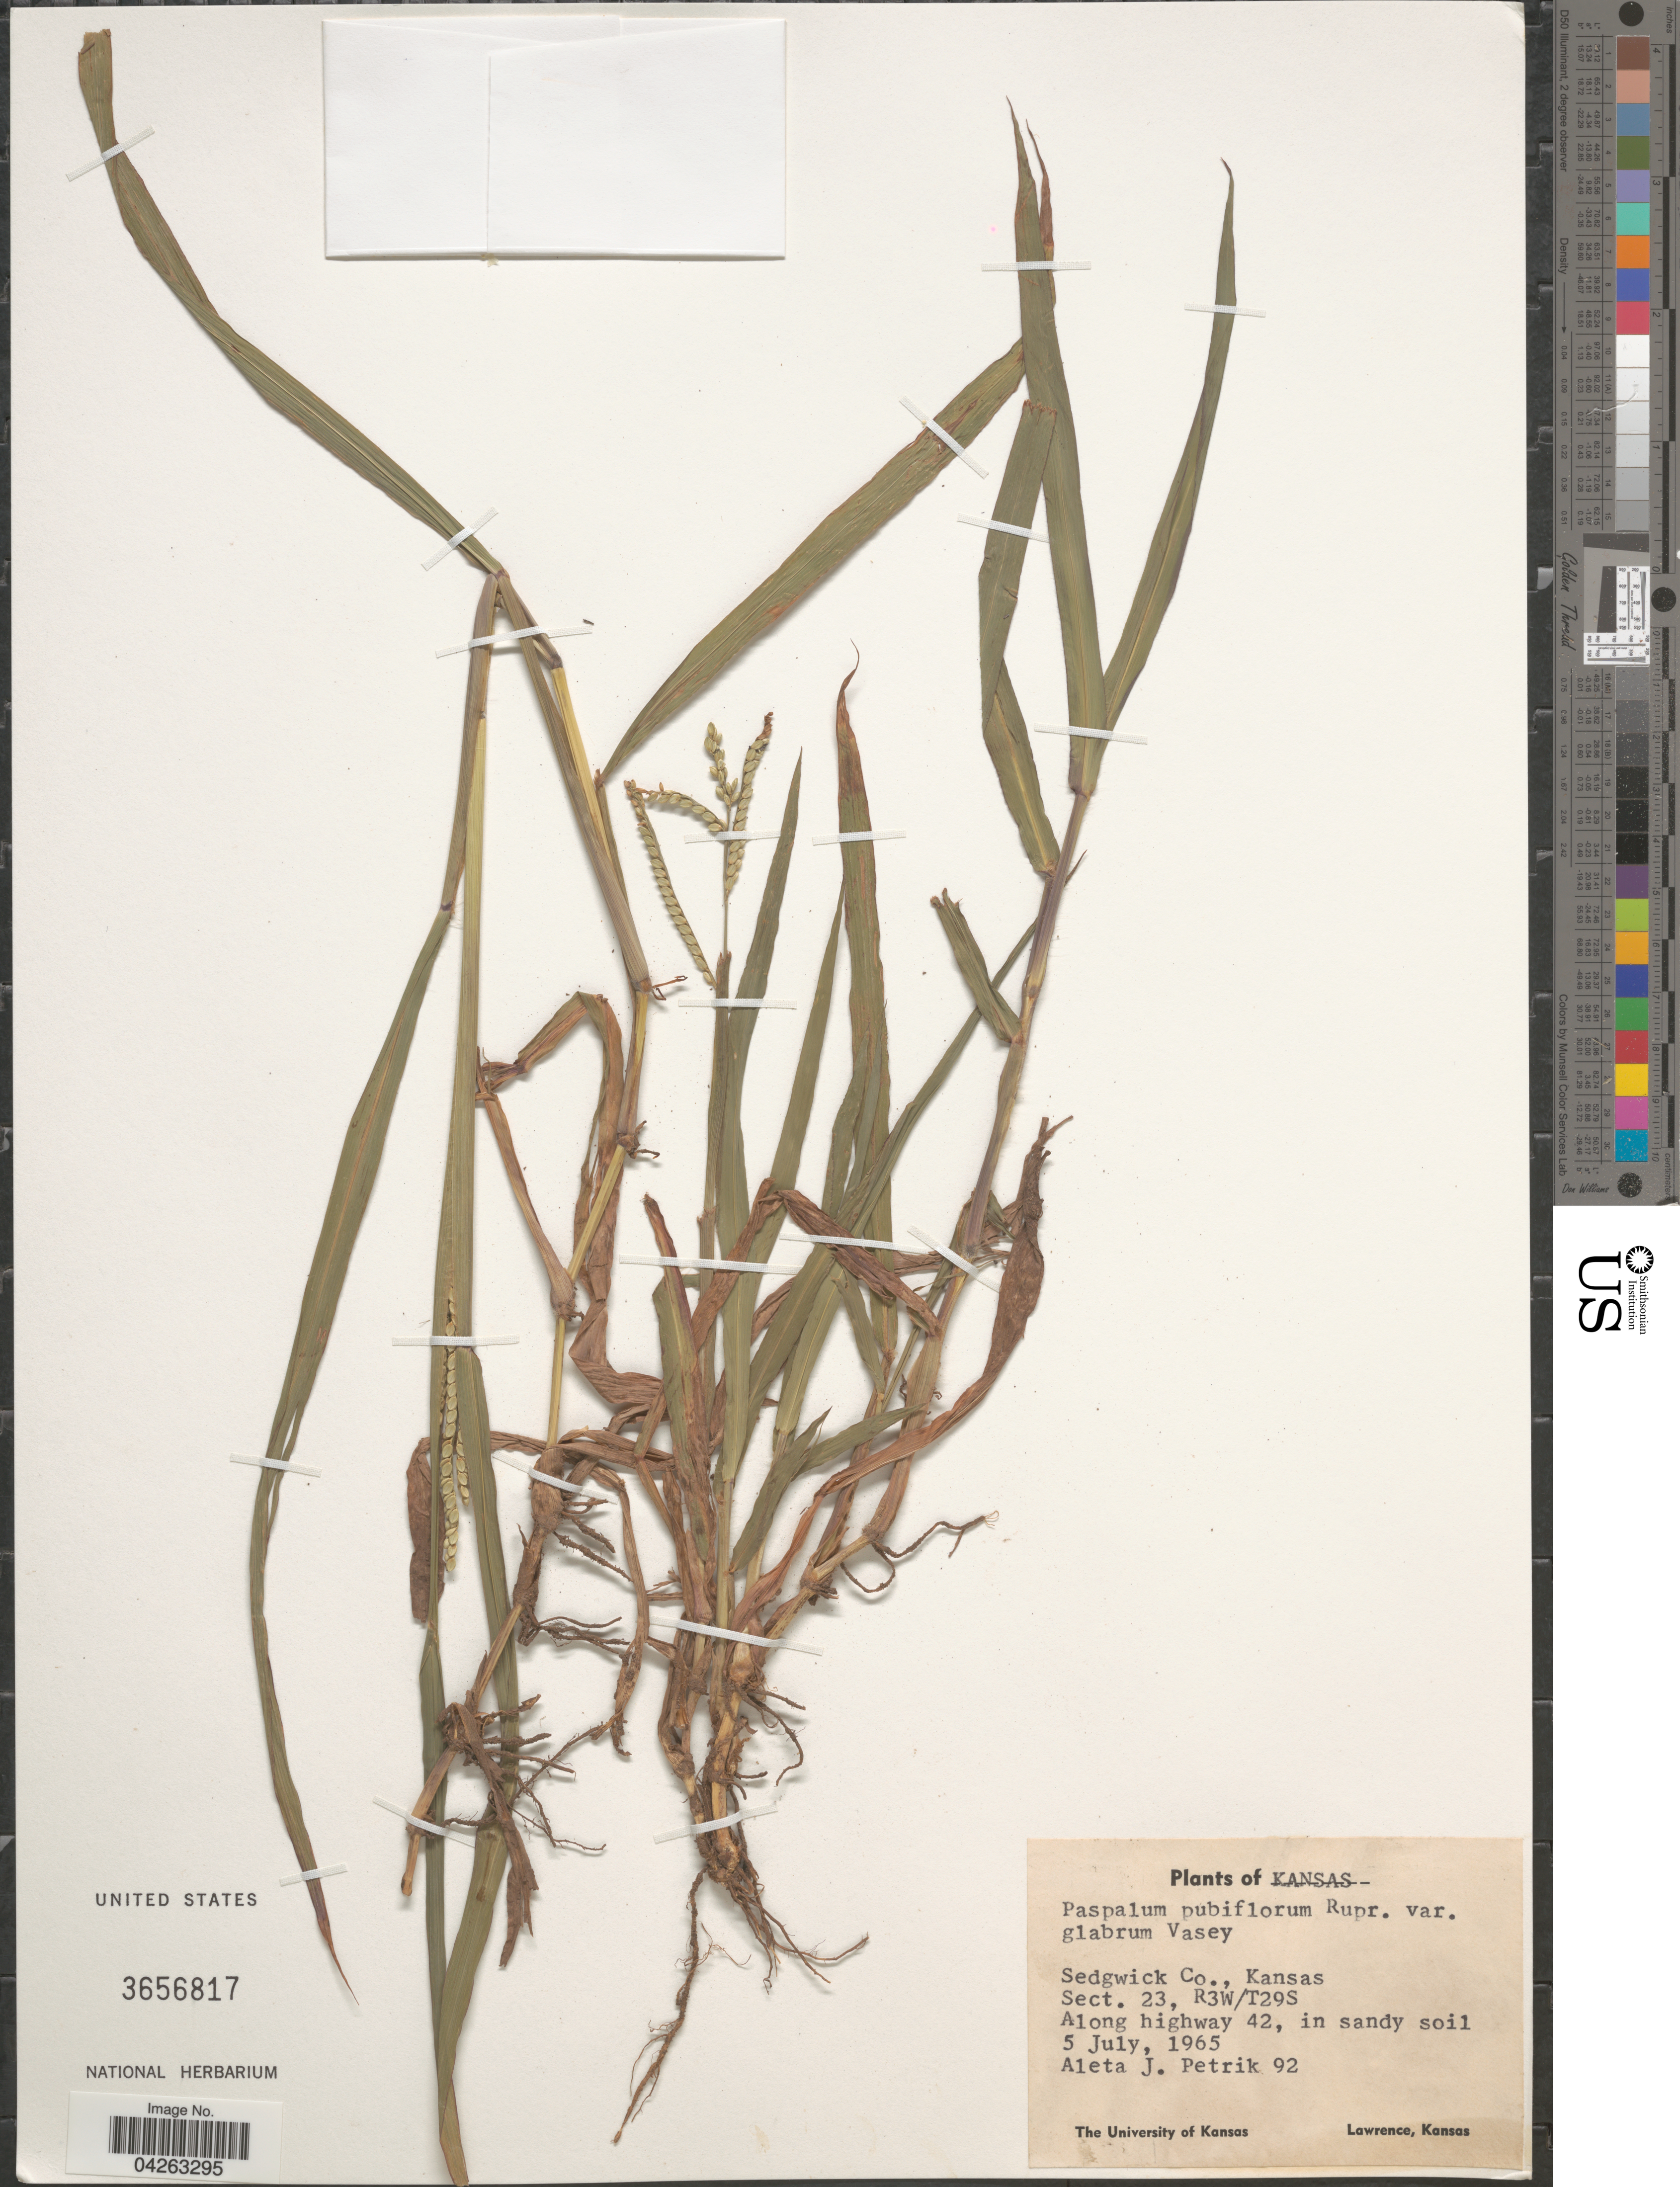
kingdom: Plantae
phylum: Tracheophyta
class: Liliopsida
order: Poales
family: Poaceae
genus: Paspalum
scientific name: Paspalum pubiflorum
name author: Rupr. ex E. Fourn.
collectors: A. Petrik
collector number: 92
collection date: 1965-07-05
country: United States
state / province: Kansas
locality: Sedgwick Co. Sect. 23, R3W/T29S. Along highway 42.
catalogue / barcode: US 3656817